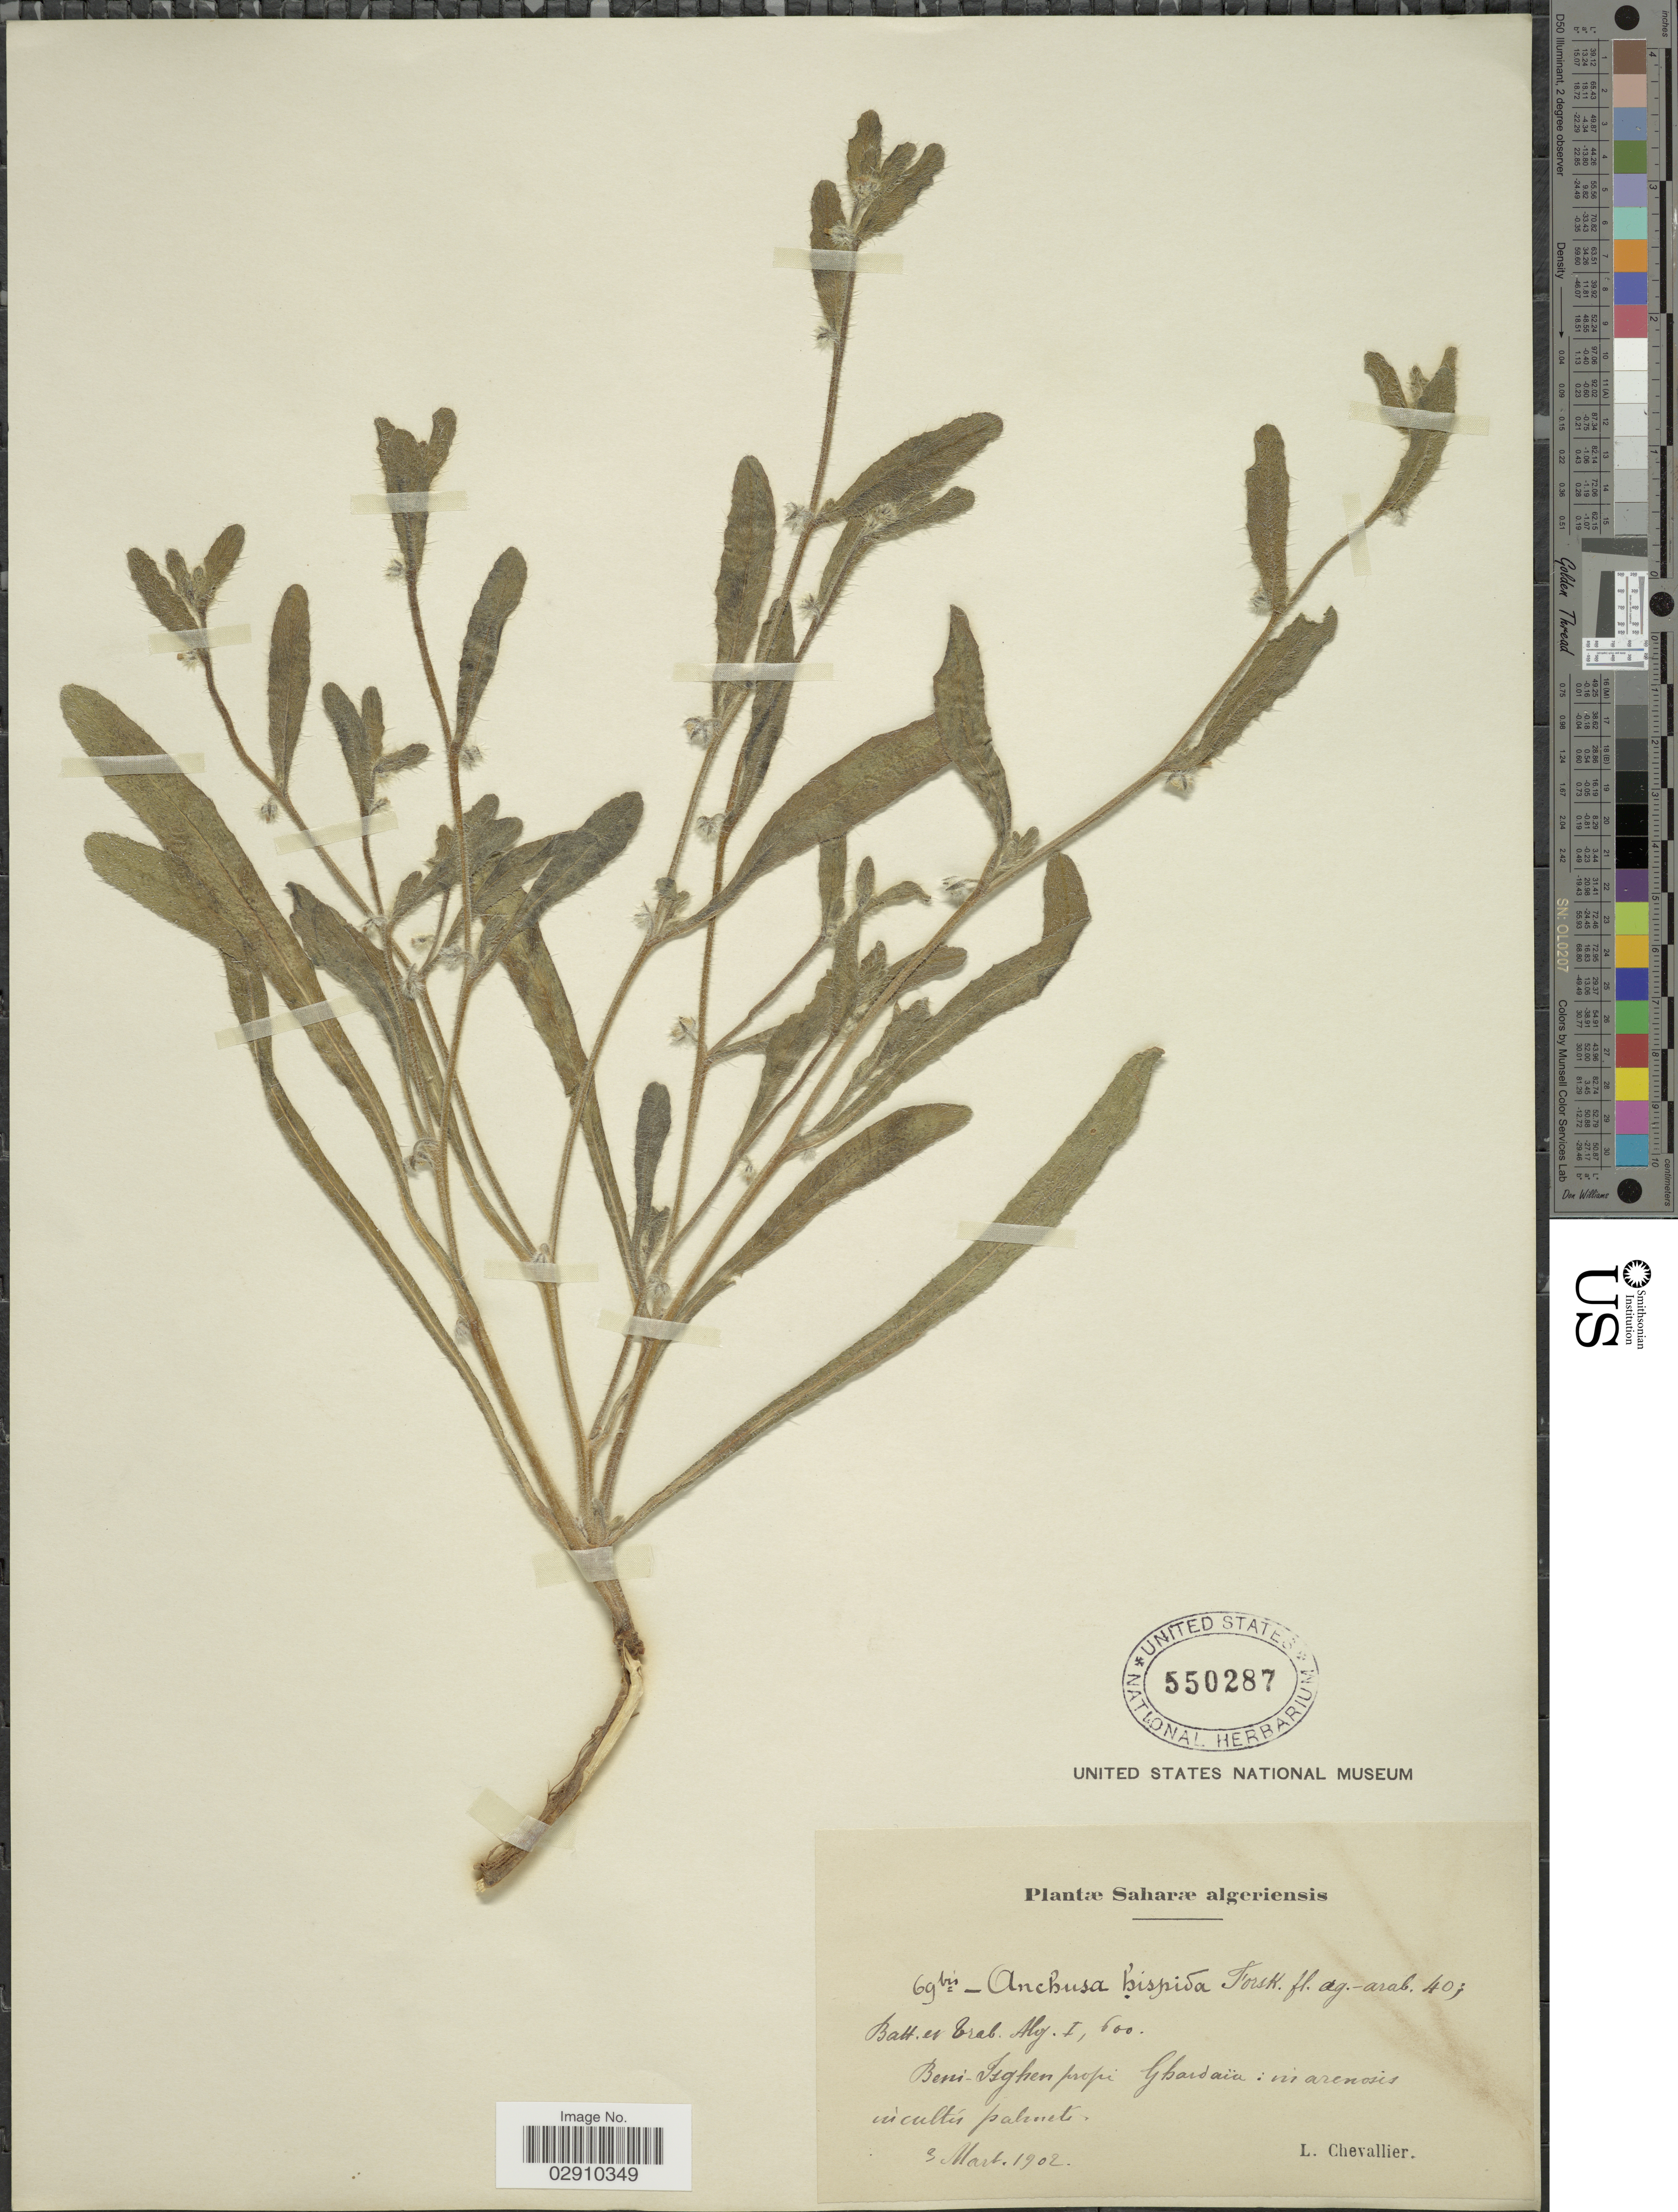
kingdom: Plantae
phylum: Tracheophyta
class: Magnoliopsida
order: Boraginales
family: Boraginaceae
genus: Anchusa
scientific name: Anchusa hispida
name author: Forssk.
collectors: L. Chevallier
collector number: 69 bis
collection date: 1902-03-03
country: Algeria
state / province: Ghardaïa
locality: Saharæ algeriensis. Beni-Isghen propi Gardanïa: in arenosis.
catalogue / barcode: US 550287